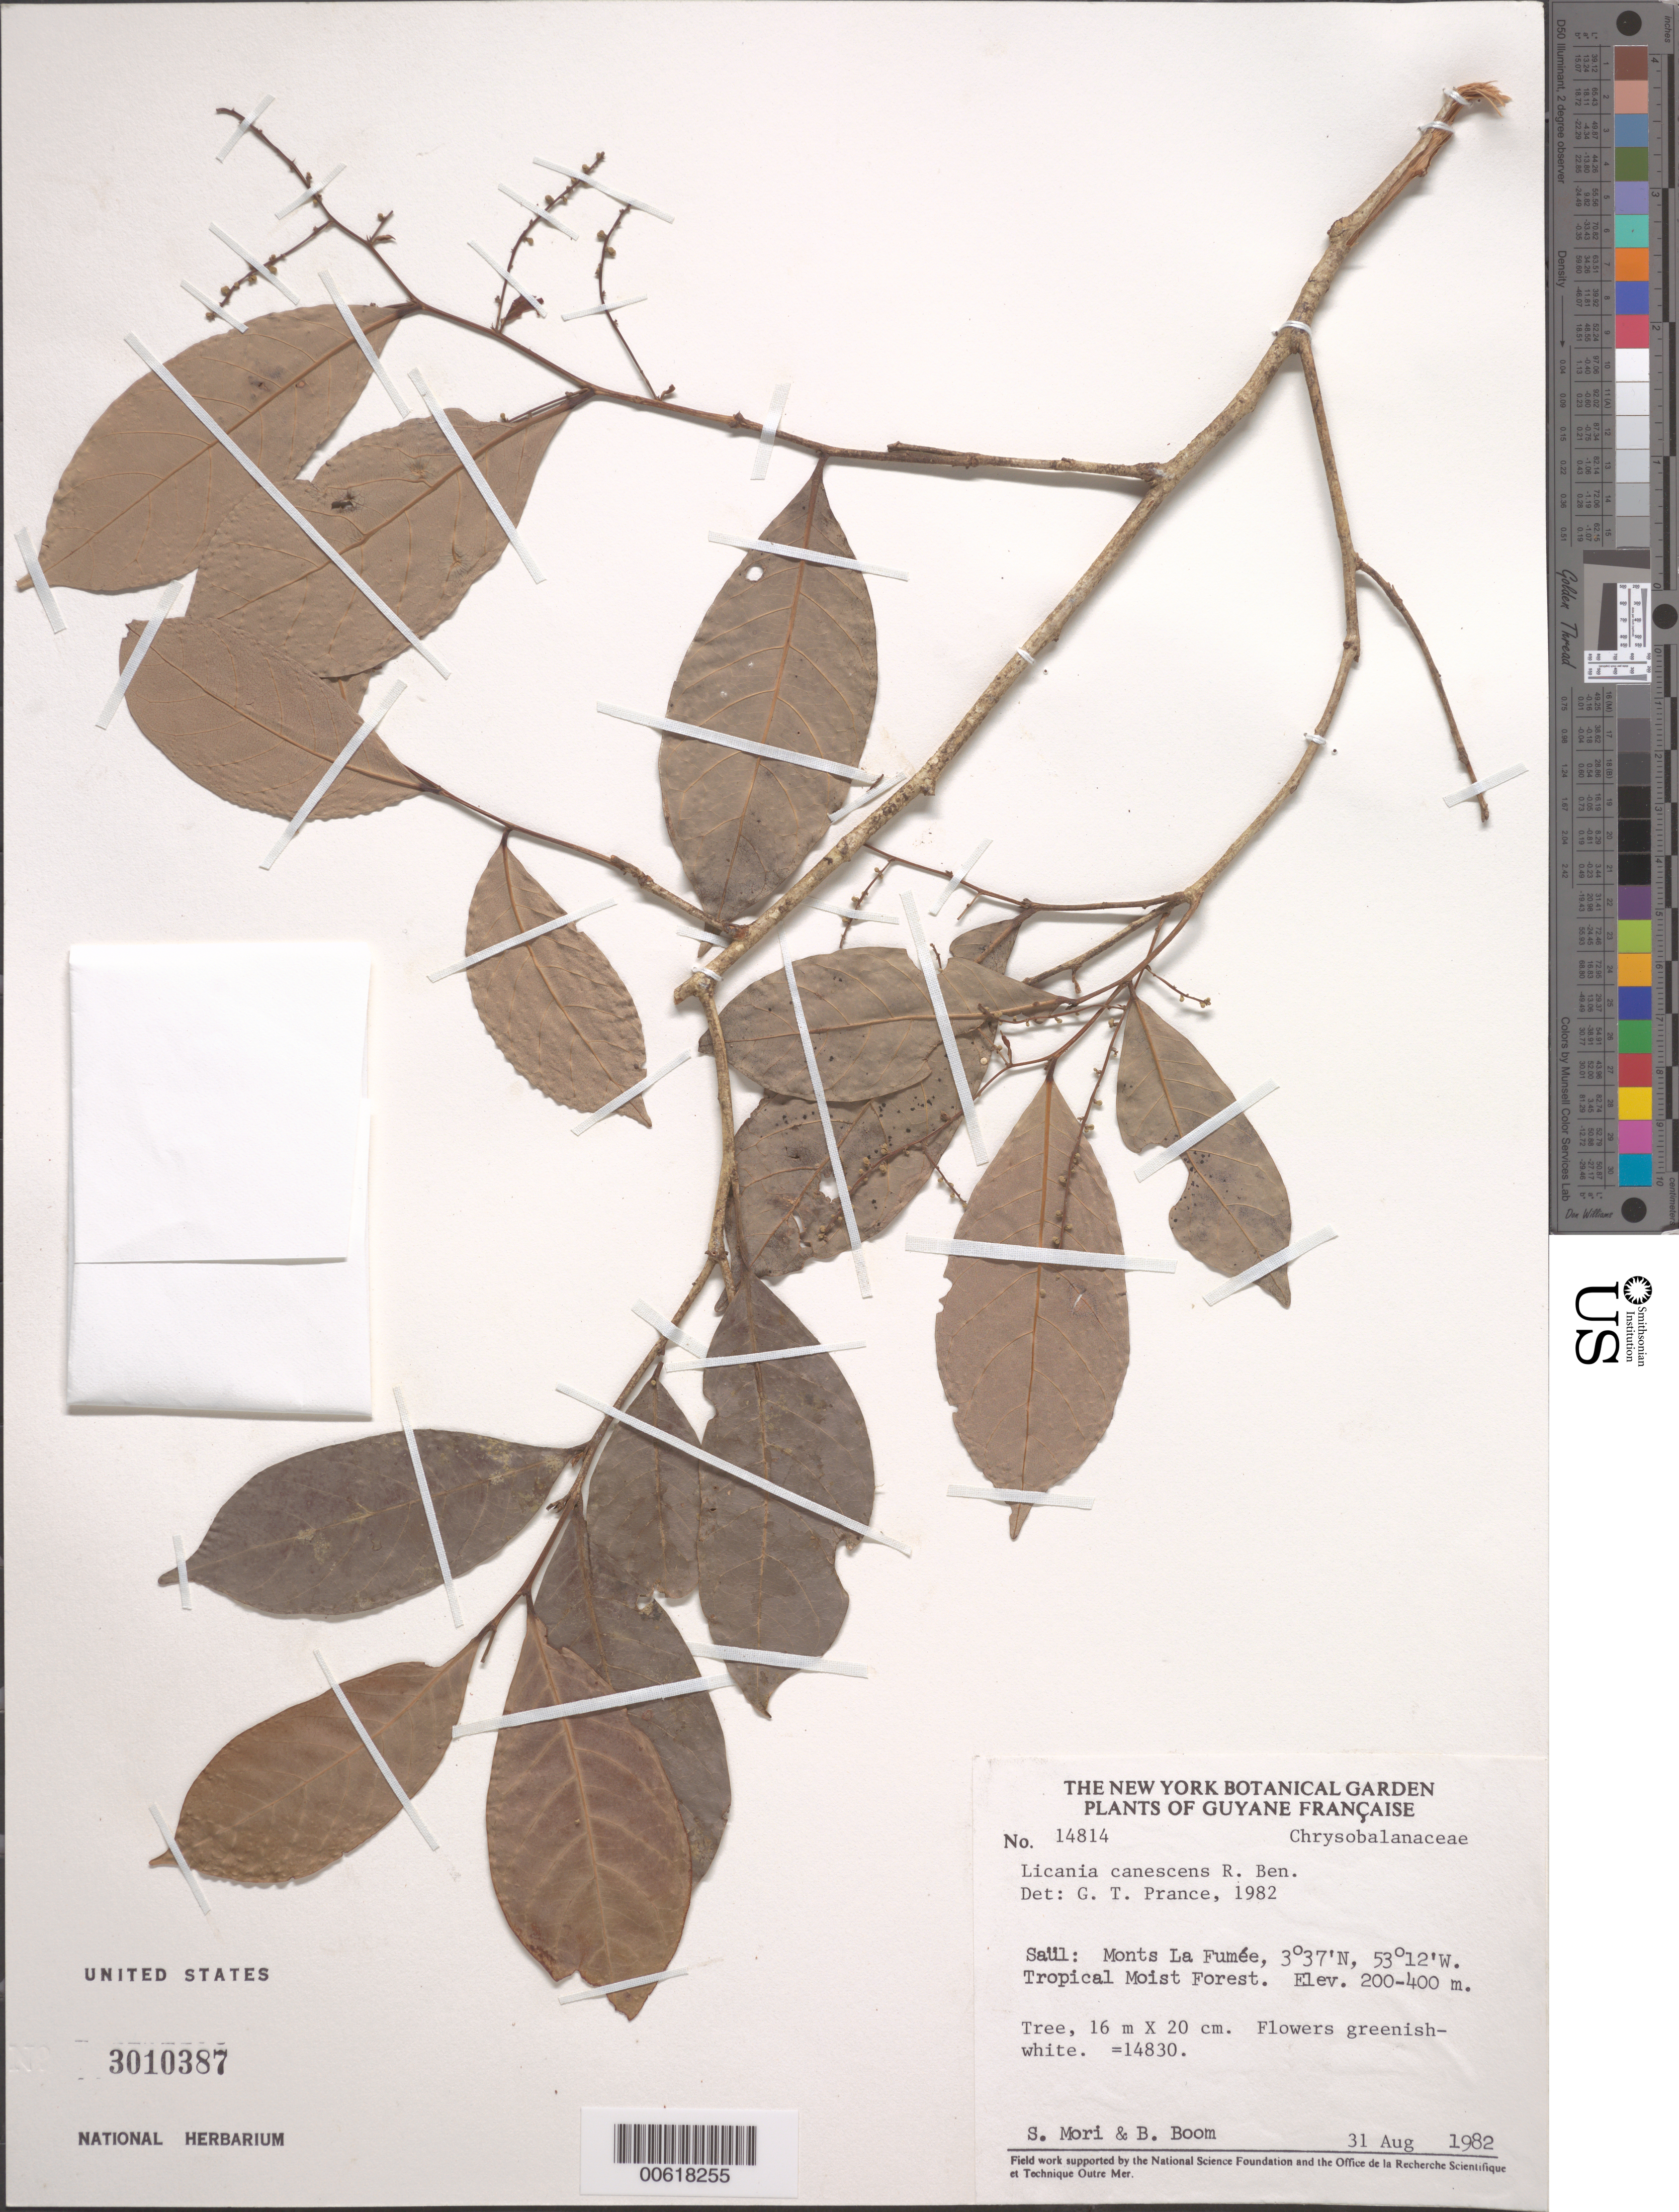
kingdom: Plantae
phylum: Tracheophyta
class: Magnoliopsida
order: Malpighiales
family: Chrysobalanaceae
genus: Licania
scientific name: Licania canescens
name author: Benoist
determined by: Prance, G. T.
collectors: S. Mori & B. M. Boom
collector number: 14814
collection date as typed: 31-Aug-82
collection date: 1982-08-31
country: French Guiana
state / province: Saint-Laurent-du-Maroni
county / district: Saül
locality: Saül, Monts La Fumée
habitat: Tropical moist forest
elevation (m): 200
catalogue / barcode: US 3010387